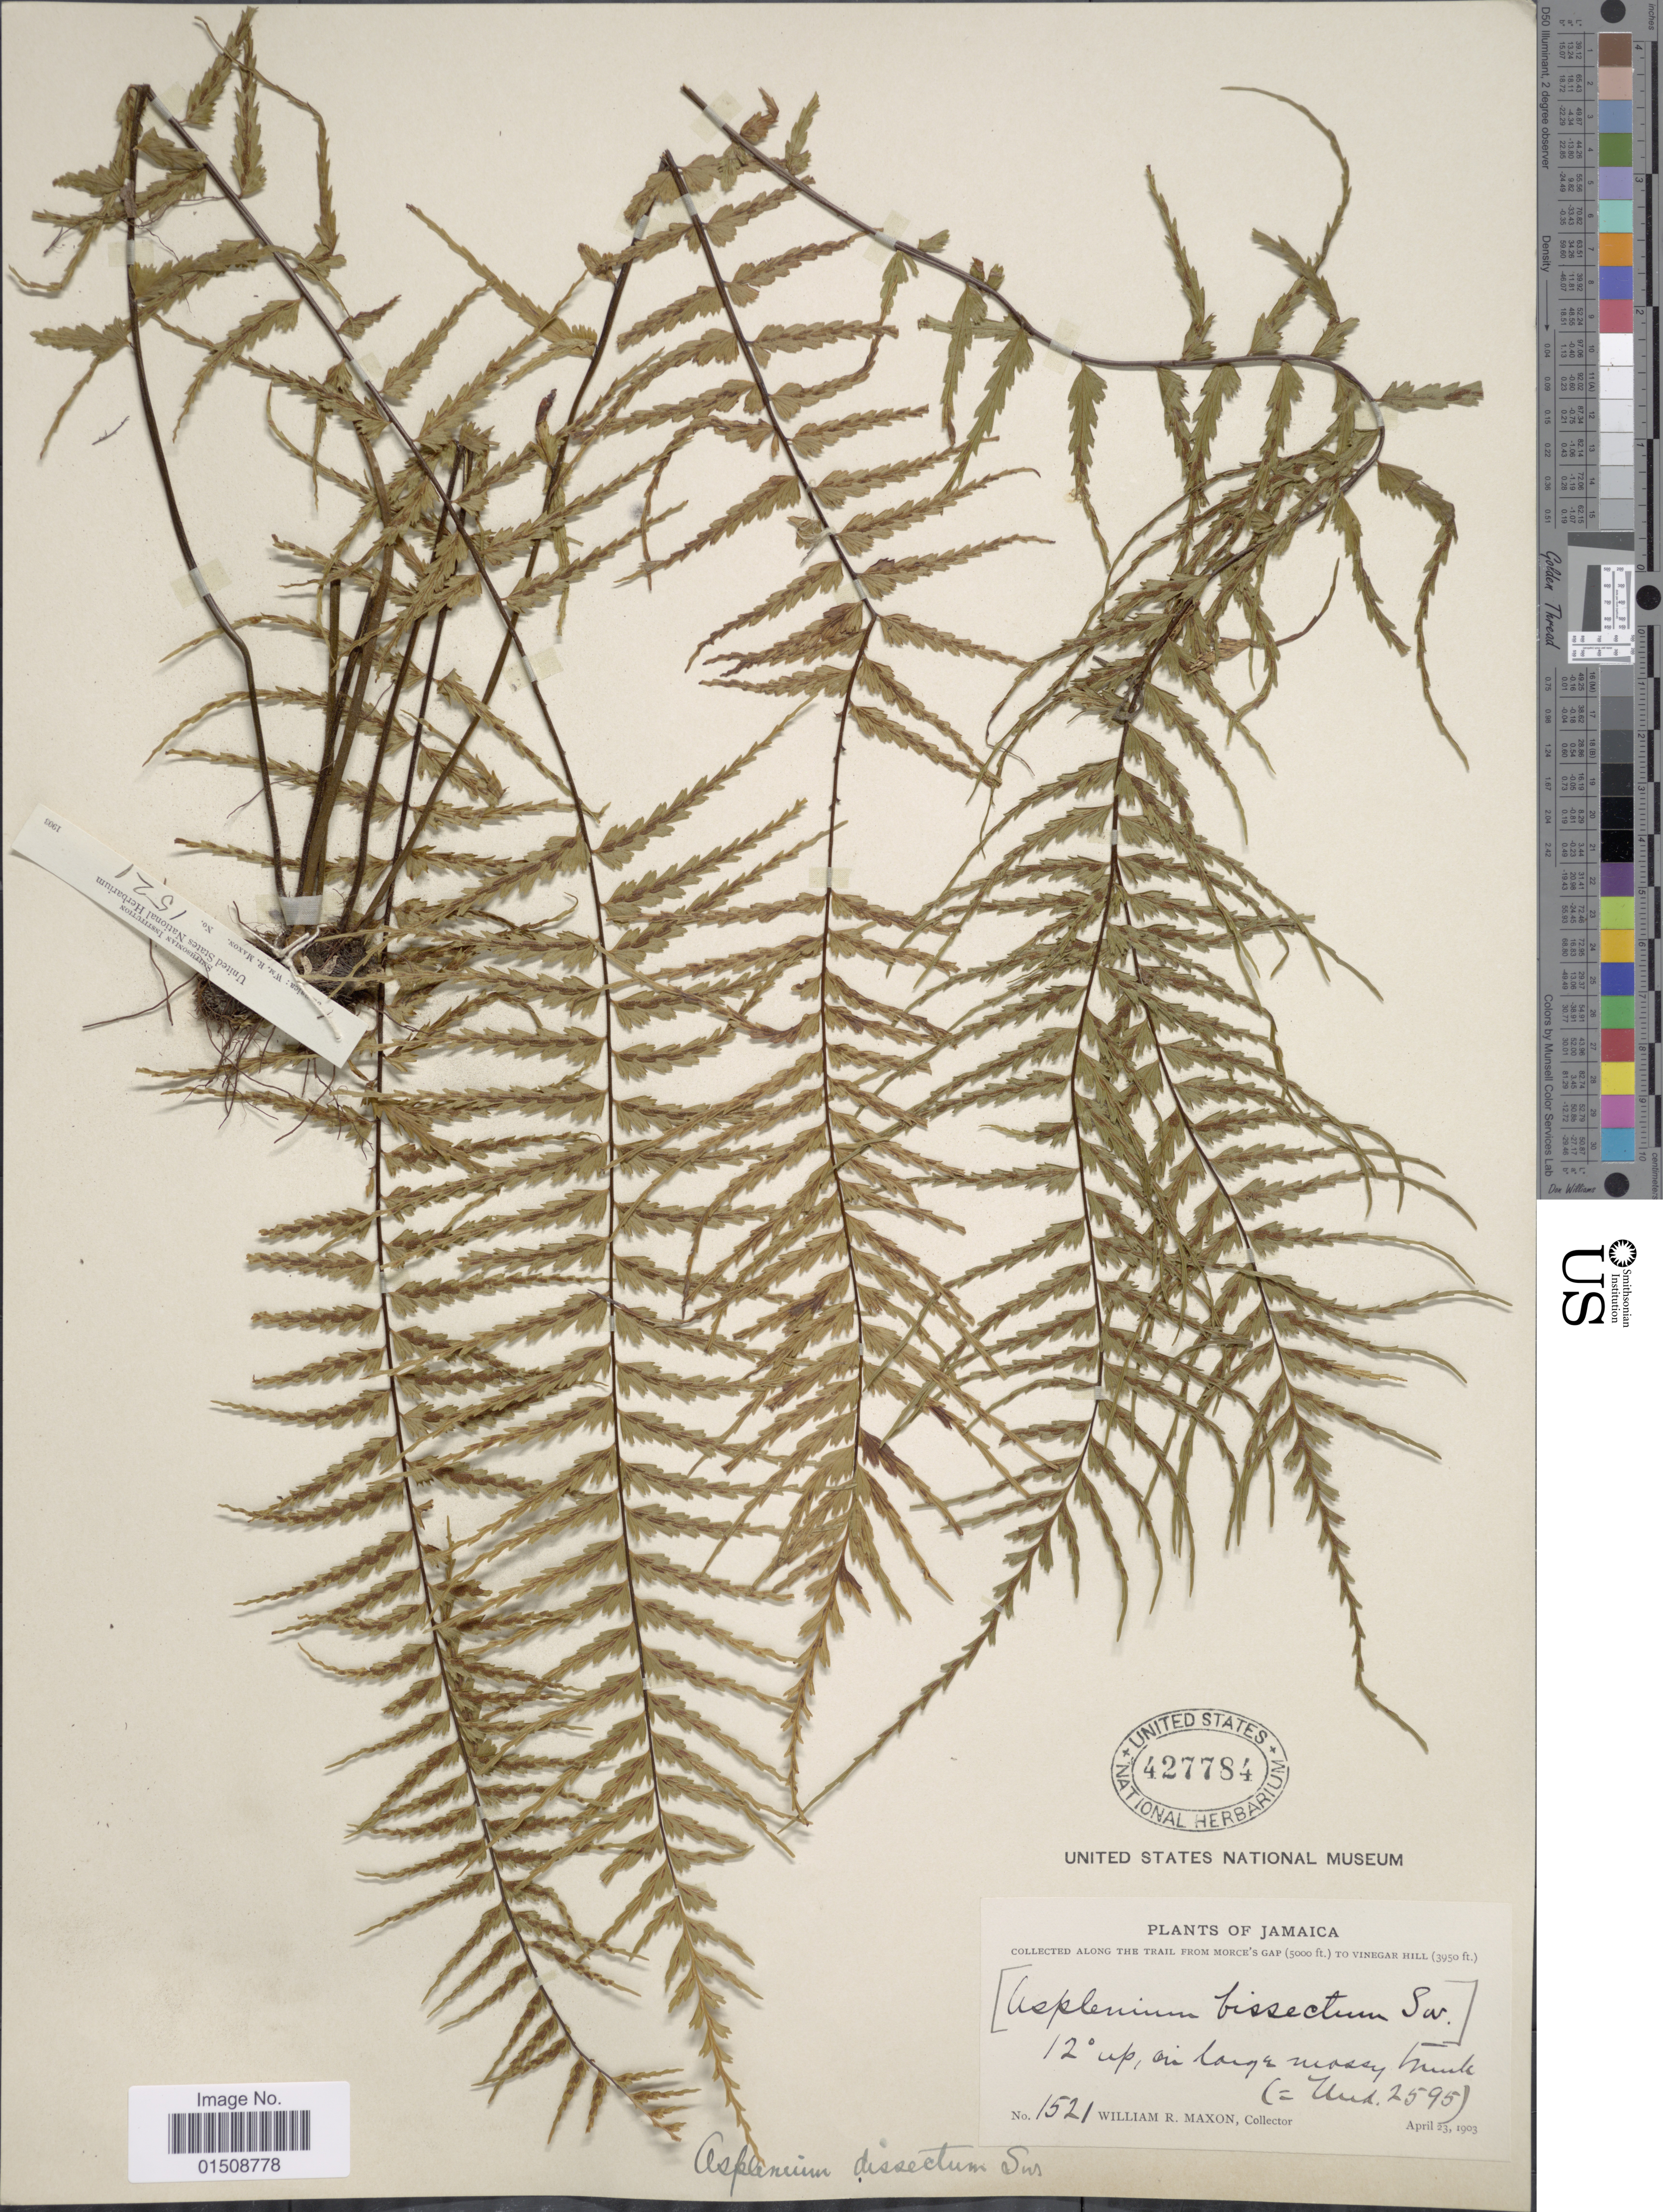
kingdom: Plantae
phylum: Tracheophyta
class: Polypodiopsida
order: Polypodiales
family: Aspleniaceae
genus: Asplenium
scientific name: Asplenium dissectum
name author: Brack. in Wilkes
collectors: W. R. Maxon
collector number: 1521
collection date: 1903-04-23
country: Jamaica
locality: Along the trail from Morce's Gap to Vinegar Hill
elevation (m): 1204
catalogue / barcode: US 427784